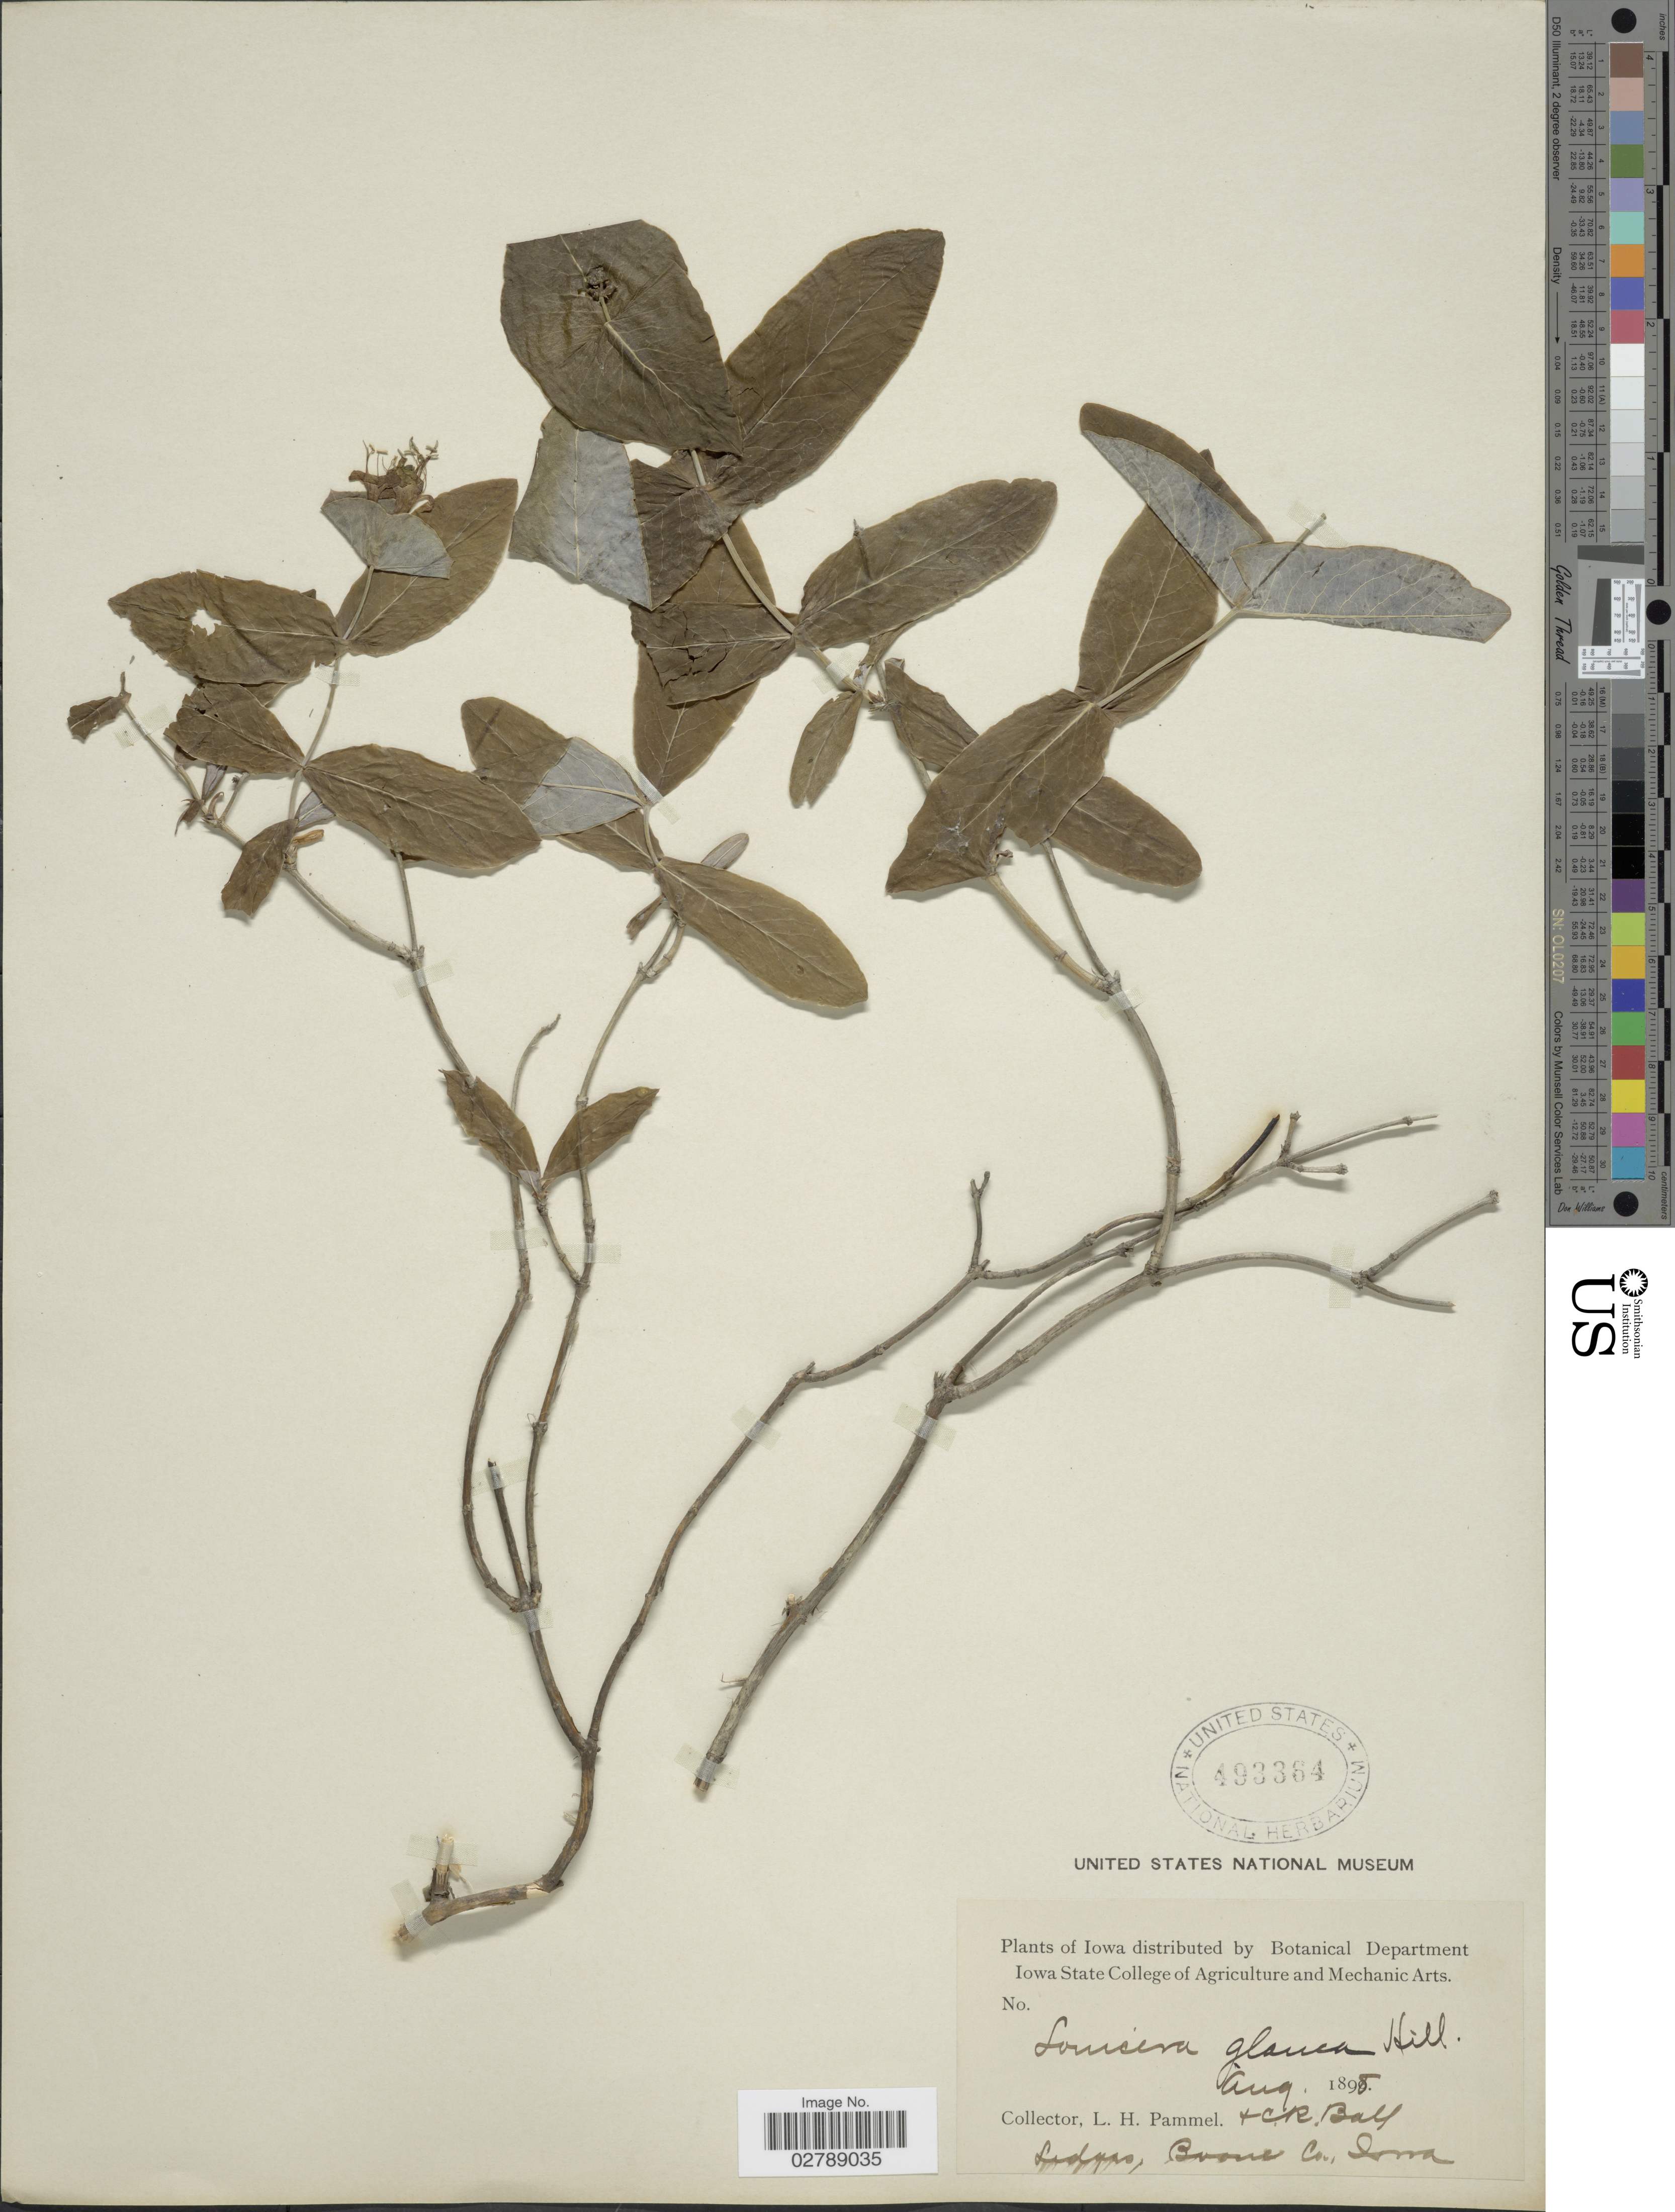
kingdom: Plantae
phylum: Tracheophyta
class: Magnoliopsida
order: Dipsacales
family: Caprifoliaceae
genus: Lonicera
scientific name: Lonicera dioica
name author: L.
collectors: L. Pammel & C. R. Ball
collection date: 1895-08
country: United States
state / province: Iowa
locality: Ledges, Boone Co., Iowa.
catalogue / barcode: US 493364